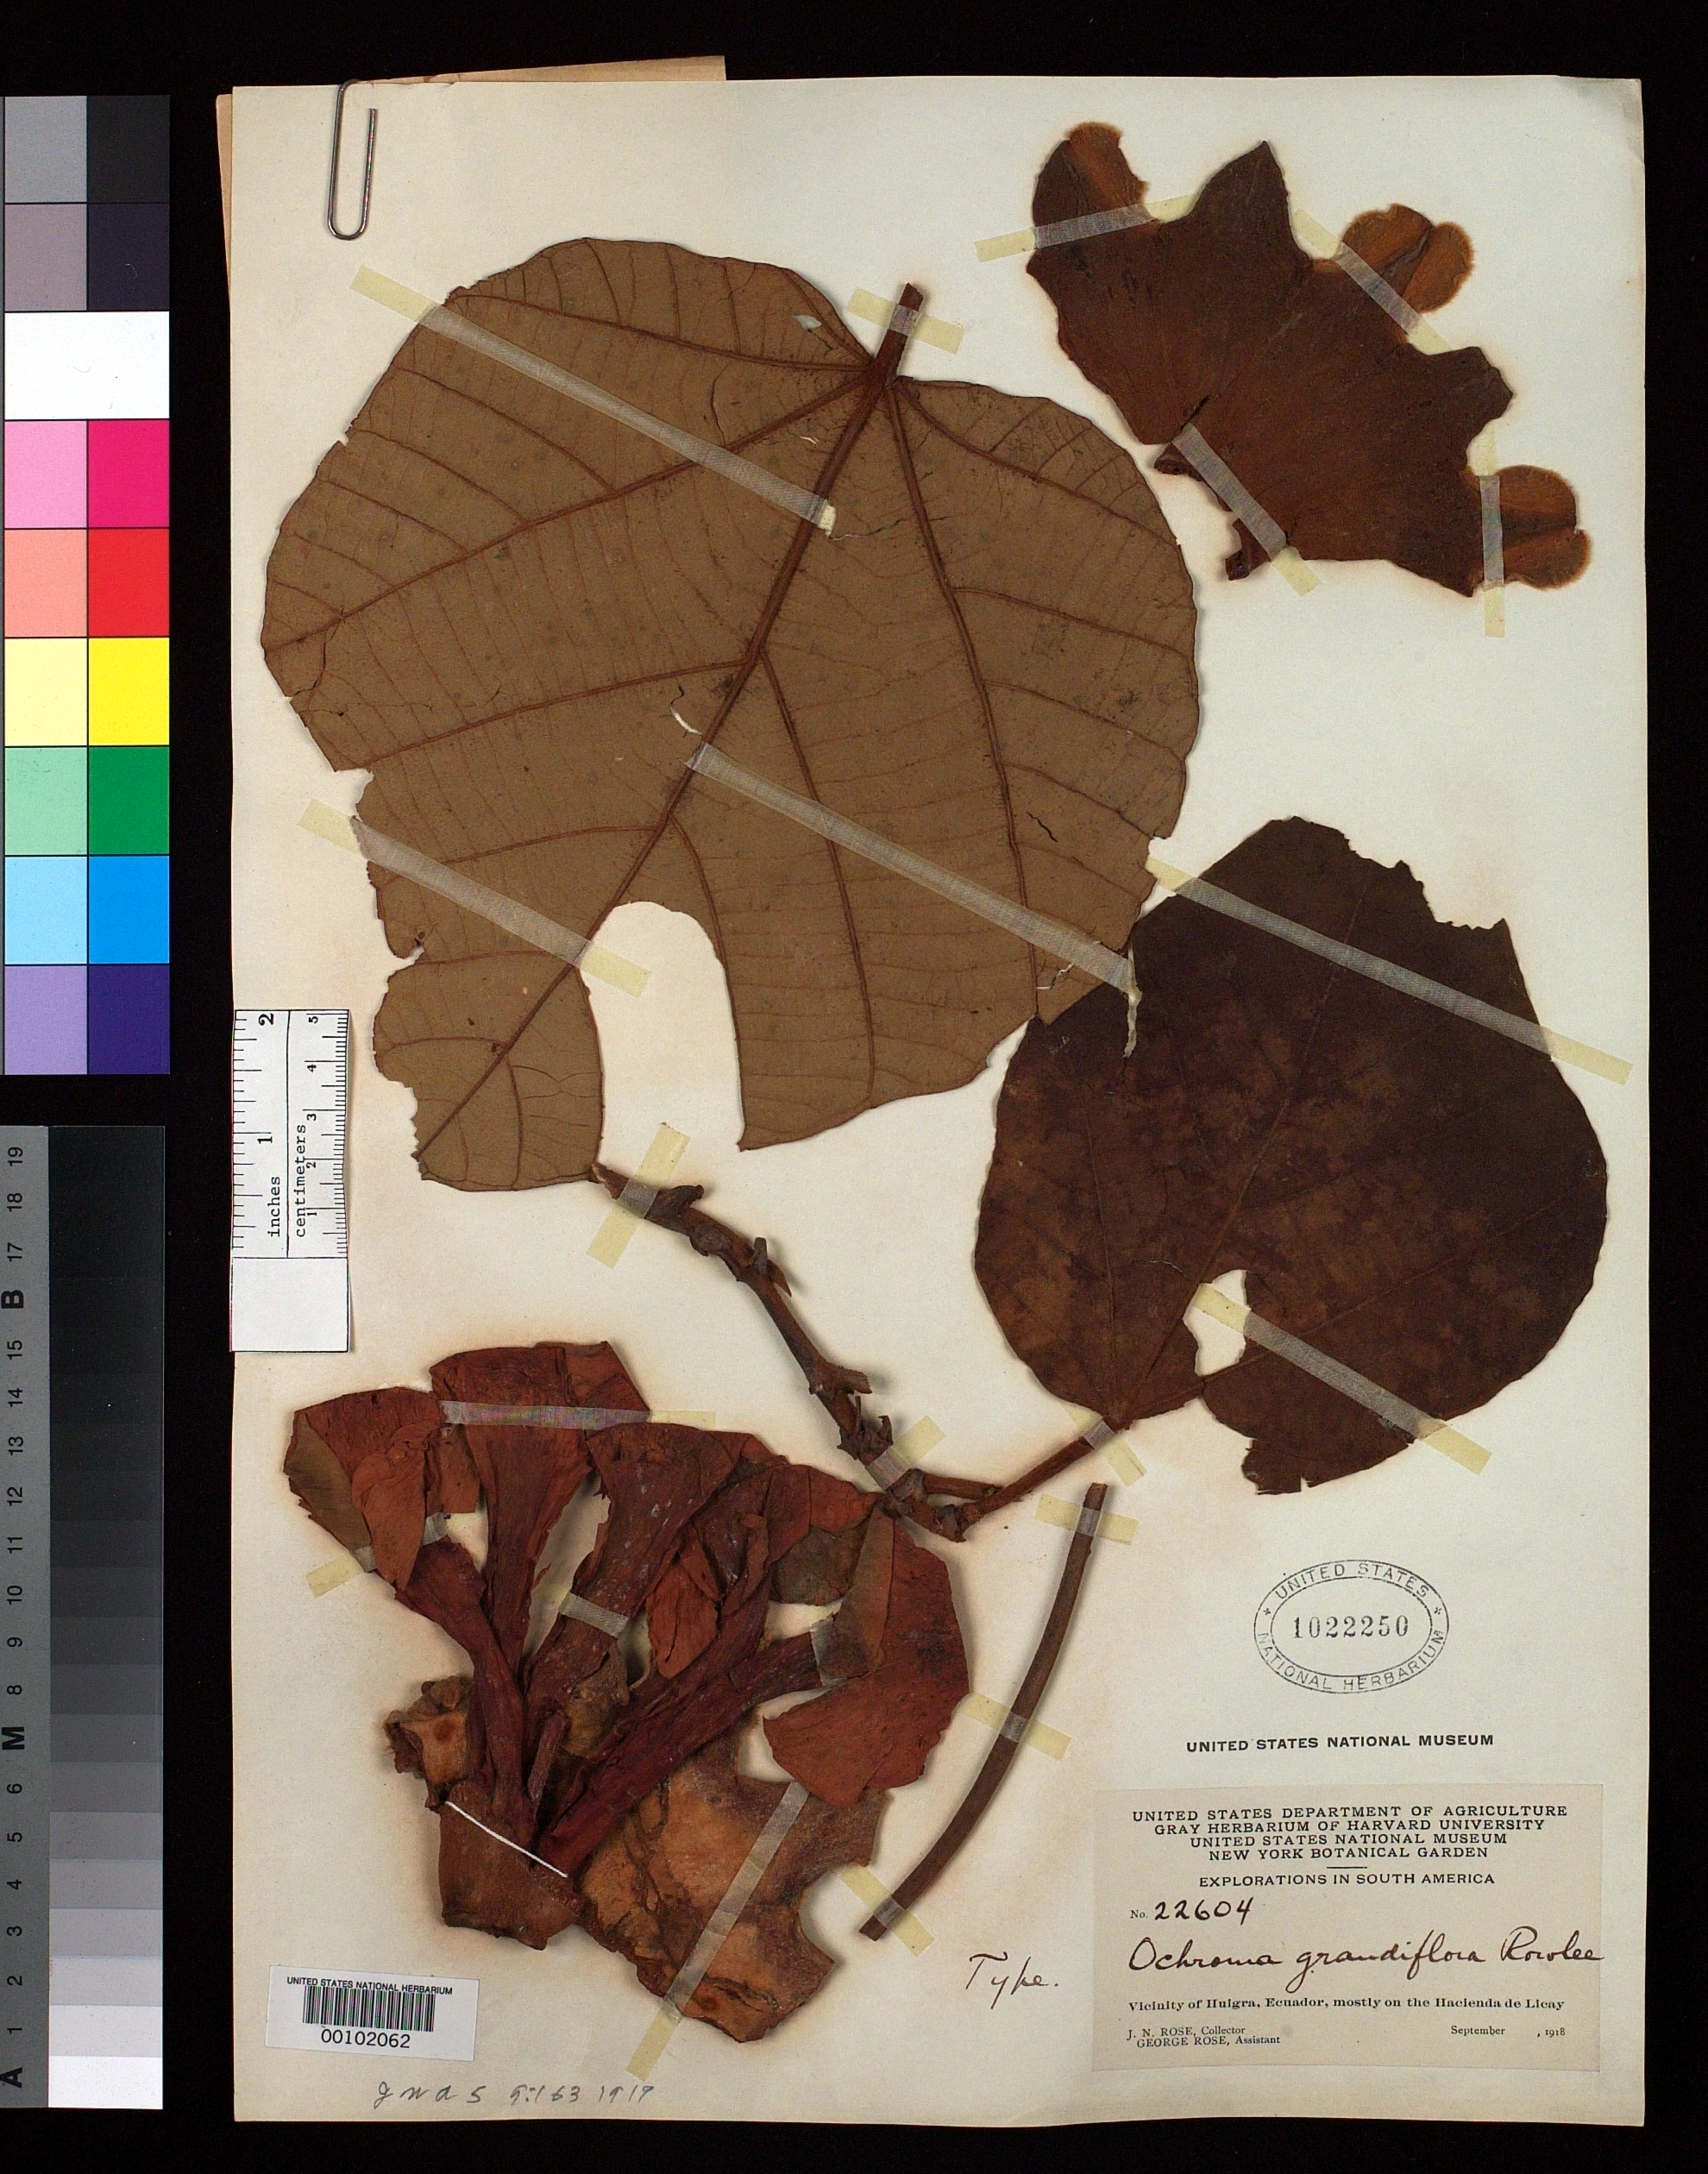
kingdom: Plantae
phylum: Tracheophyta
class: Magnoliopsida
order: Malvales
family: Malvaceae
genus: Ochroma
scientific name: Ochroma grandiflora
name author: Rowlee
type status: Holotype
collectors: J. N. Rose & G. Rose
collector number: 22604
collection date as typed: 08 Sep 1918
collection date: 1918-09-08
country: Ecuador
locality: Below Huigra, Hacienda de Licay.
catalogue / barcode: US 1022250